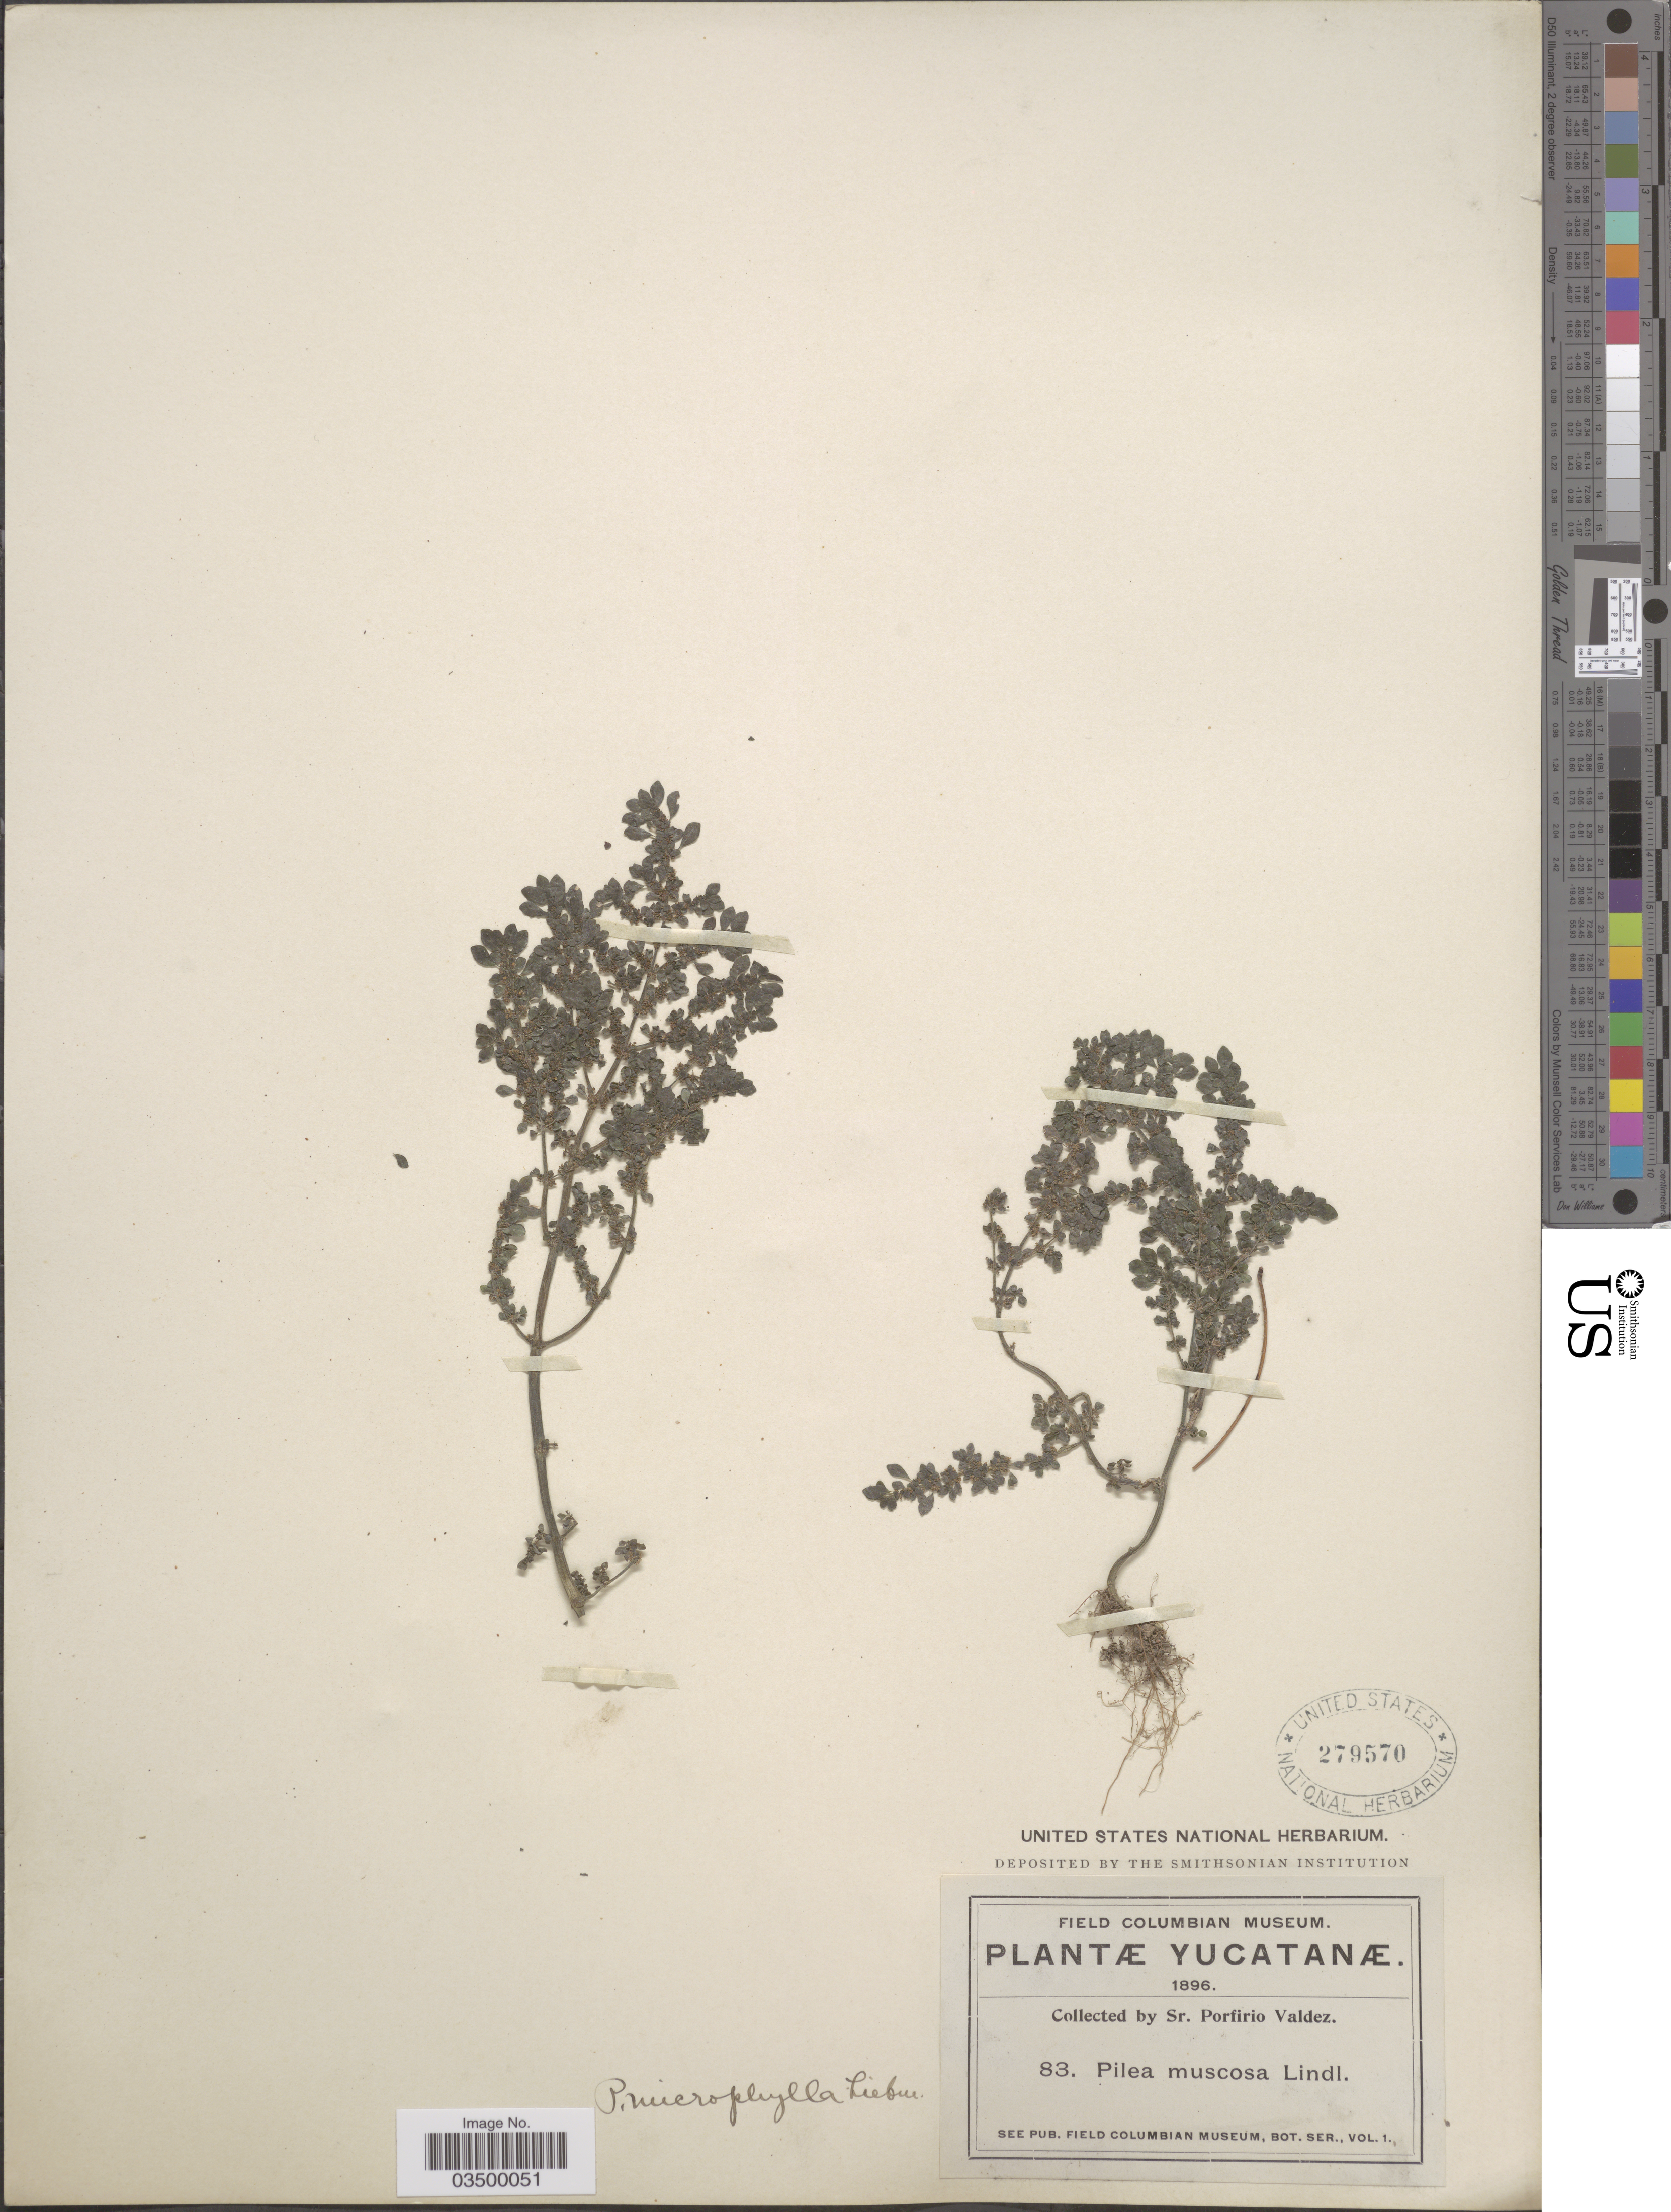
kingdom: Plantae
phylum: Tracheophyta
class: Magnoliopsida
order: Rosales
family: Urticaceae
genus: Pilea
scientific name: Pilea microphylla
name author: (L.) Liebm.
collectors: P. Valdez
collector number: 83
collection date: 1896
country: Mexico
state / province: Yucatán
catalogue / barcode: US 279570